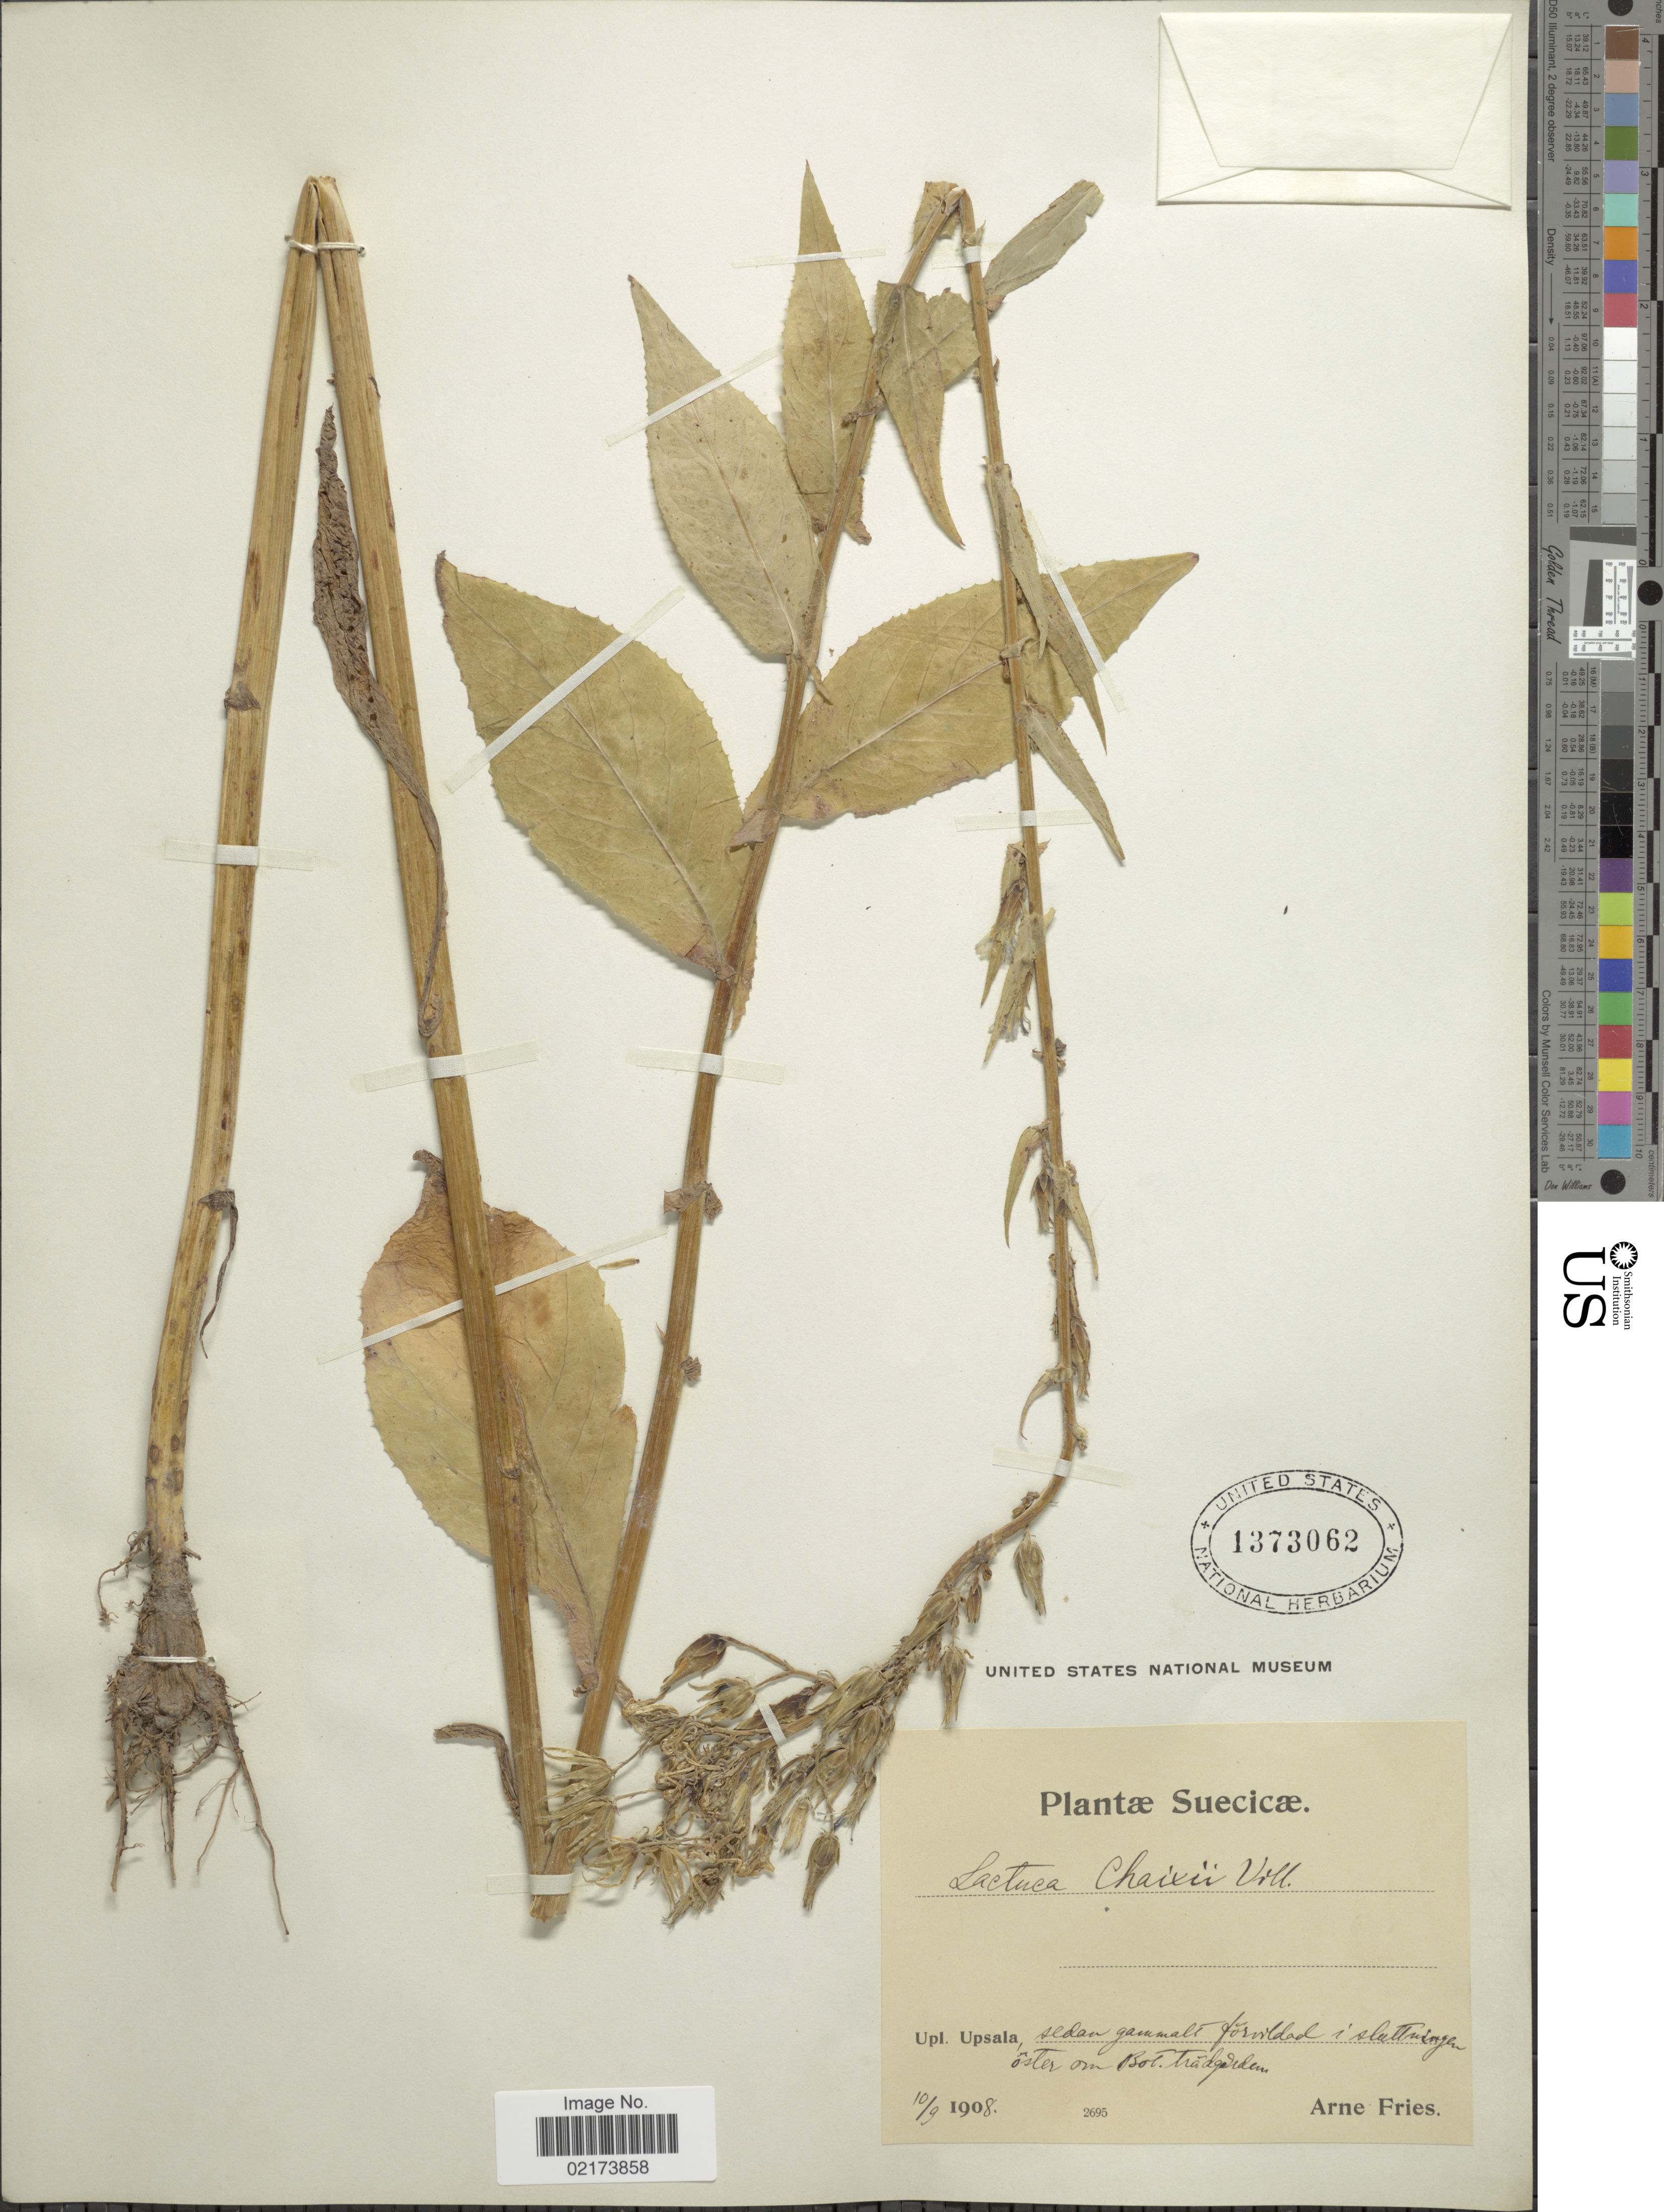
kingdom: Plantae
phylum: Tracheophyta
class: Magnoliopsida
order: Asterales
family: Asteraceae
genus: Lactuca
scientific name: Lactuca quercina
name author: L.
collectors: E. A. Fries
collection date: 1908-09-10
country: Sweden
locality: Suecicae, Upl. Upsala, oster om Bot. Tradgarden.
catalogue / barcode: US 1373062